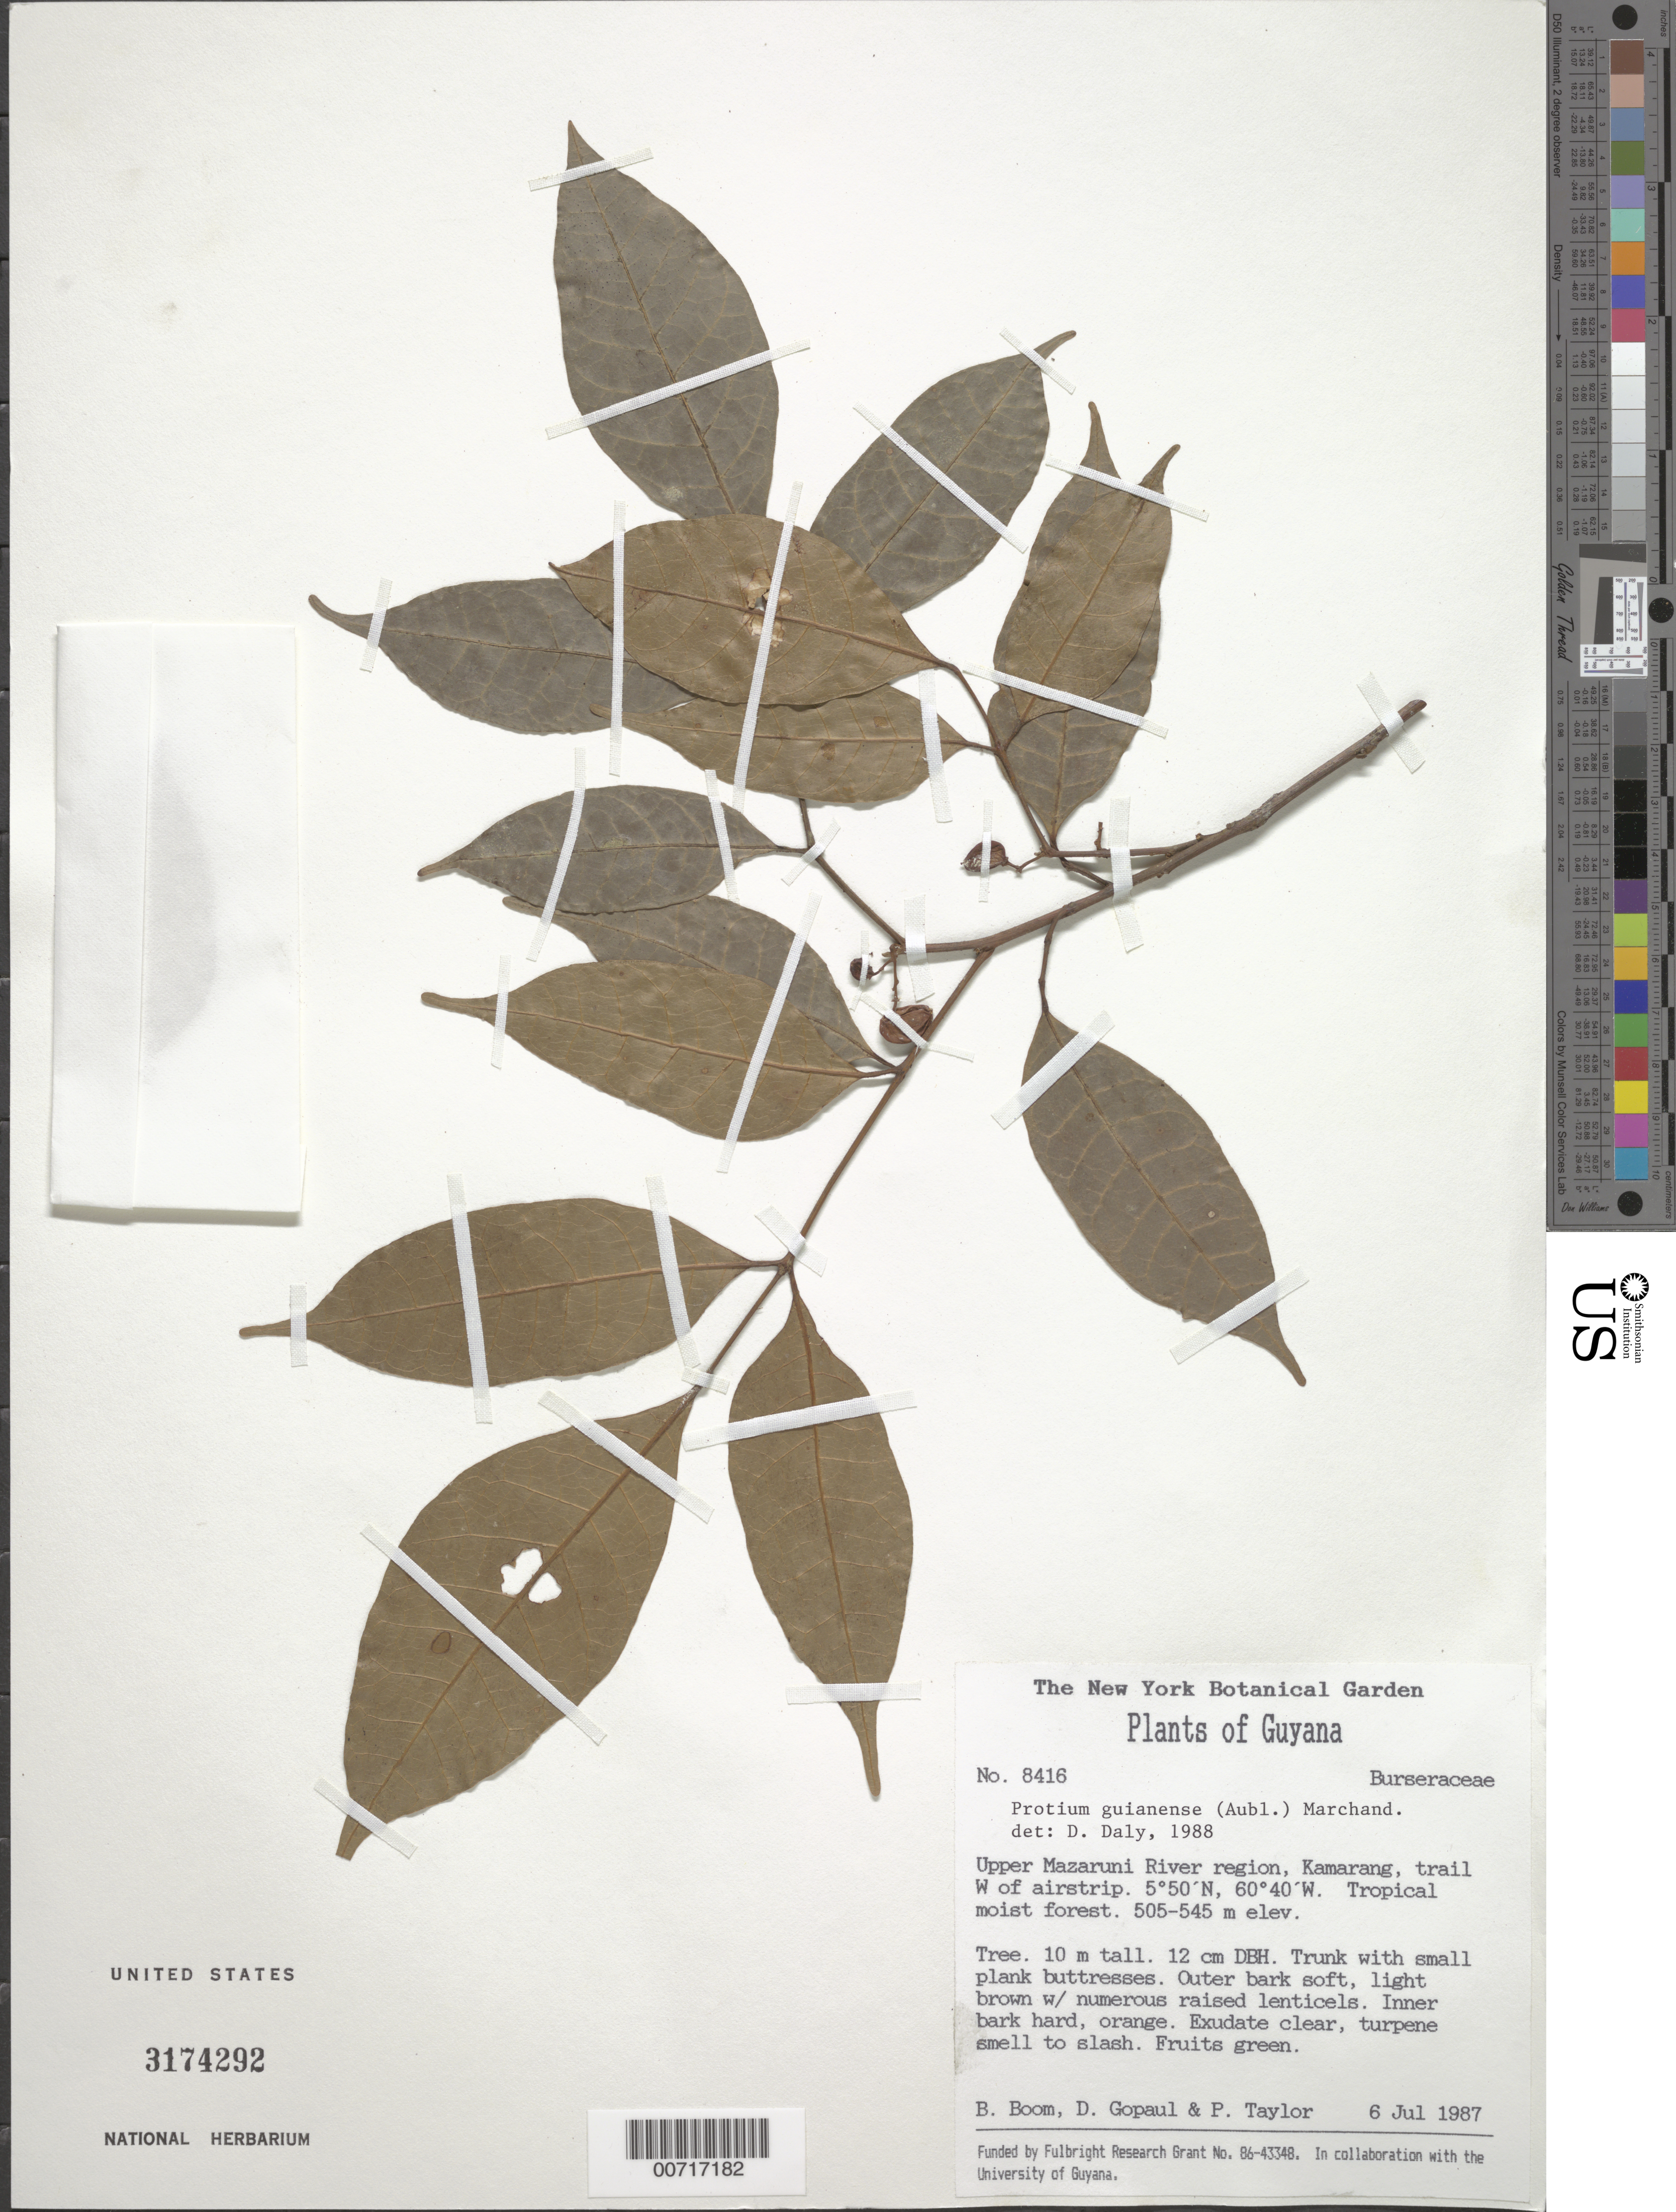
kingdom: Plantae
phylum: Tracheophyta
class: Magnoliopsida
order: Sapindales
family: Burseraceae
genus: Protium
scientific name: Protium guianense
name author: (Aubl.) Marchand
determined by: Daly, D. C.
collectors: B. M. Boom, D. Gopaul & P. Taylor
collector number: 8416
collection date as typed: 6-Jul-87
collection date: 1987-07-06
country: Guyana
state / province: Cuyuni-Mazaruni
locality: Kamarang, upper Mazaruni R.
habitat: Tropical moist forest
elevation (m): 505